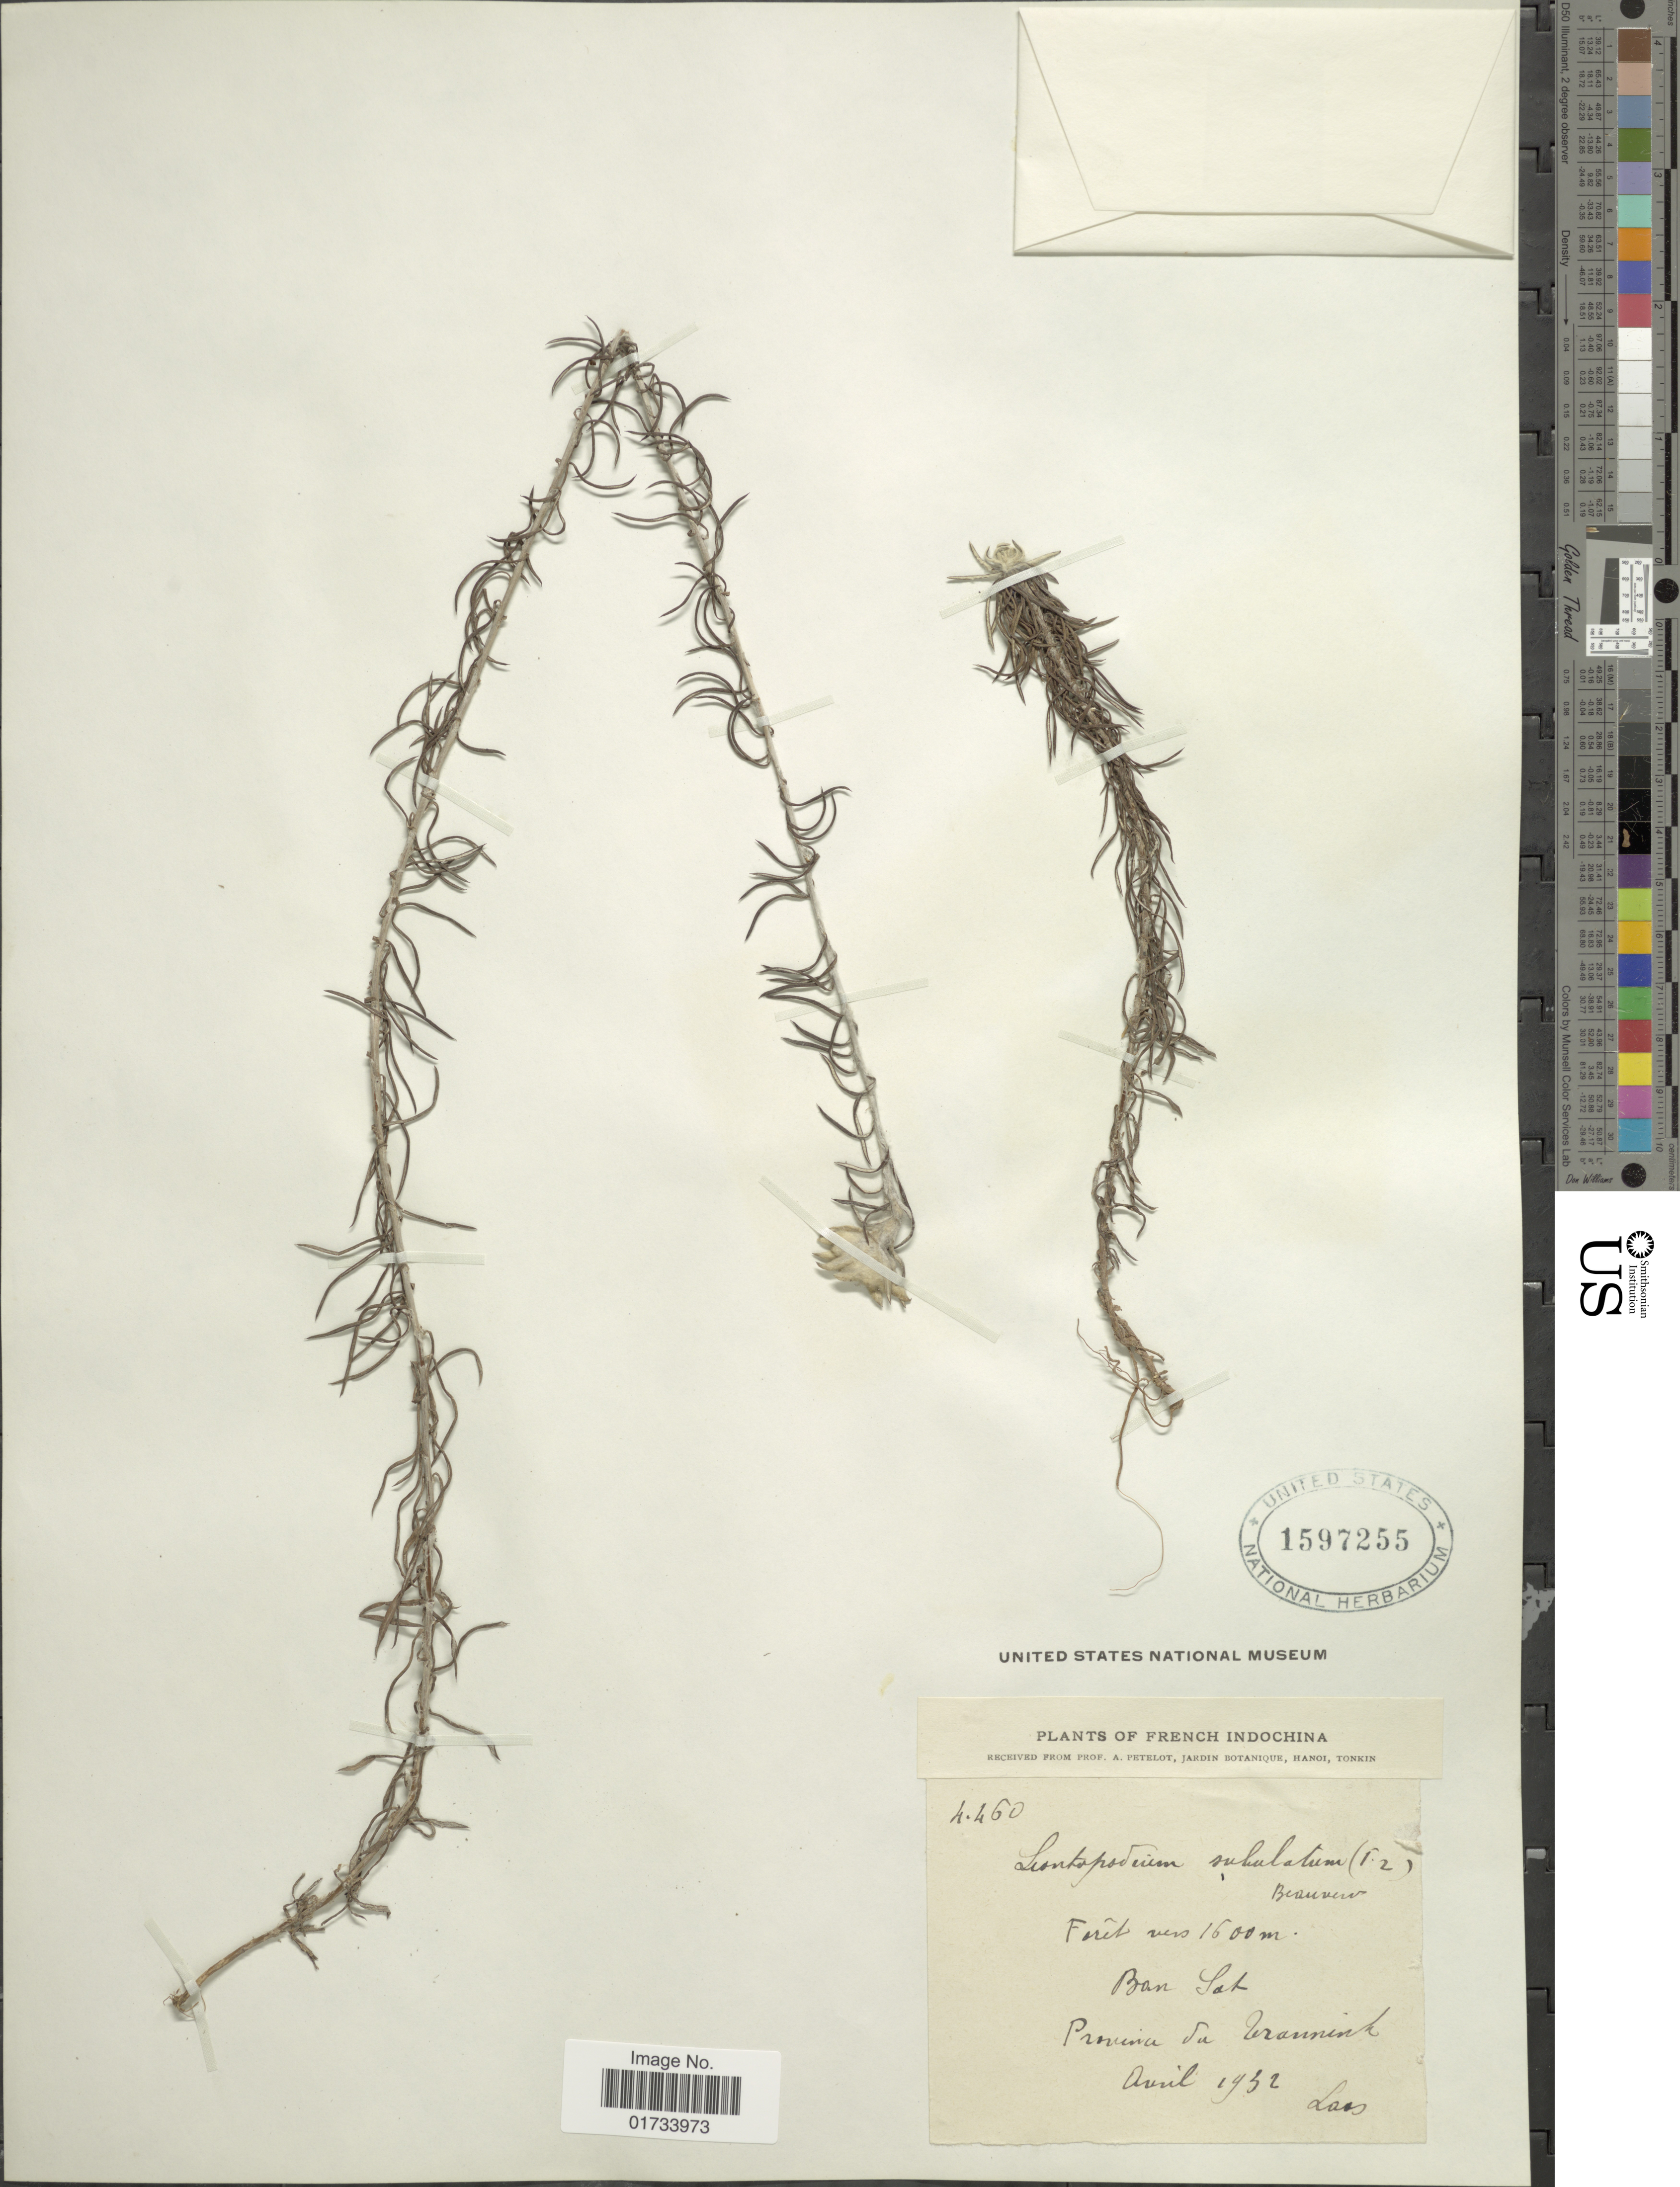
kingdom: Plantae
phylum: Tracheophyta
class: Magnoliopsida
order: Asterales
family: Asteraceae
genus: Leontopodium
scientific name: Leontopodium subulatum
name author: (Franch.) Beauverd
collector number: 4460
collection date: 1932-04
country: Laos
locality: French Indochina, Ban Lat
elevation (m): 1600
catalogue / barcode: US 1597255